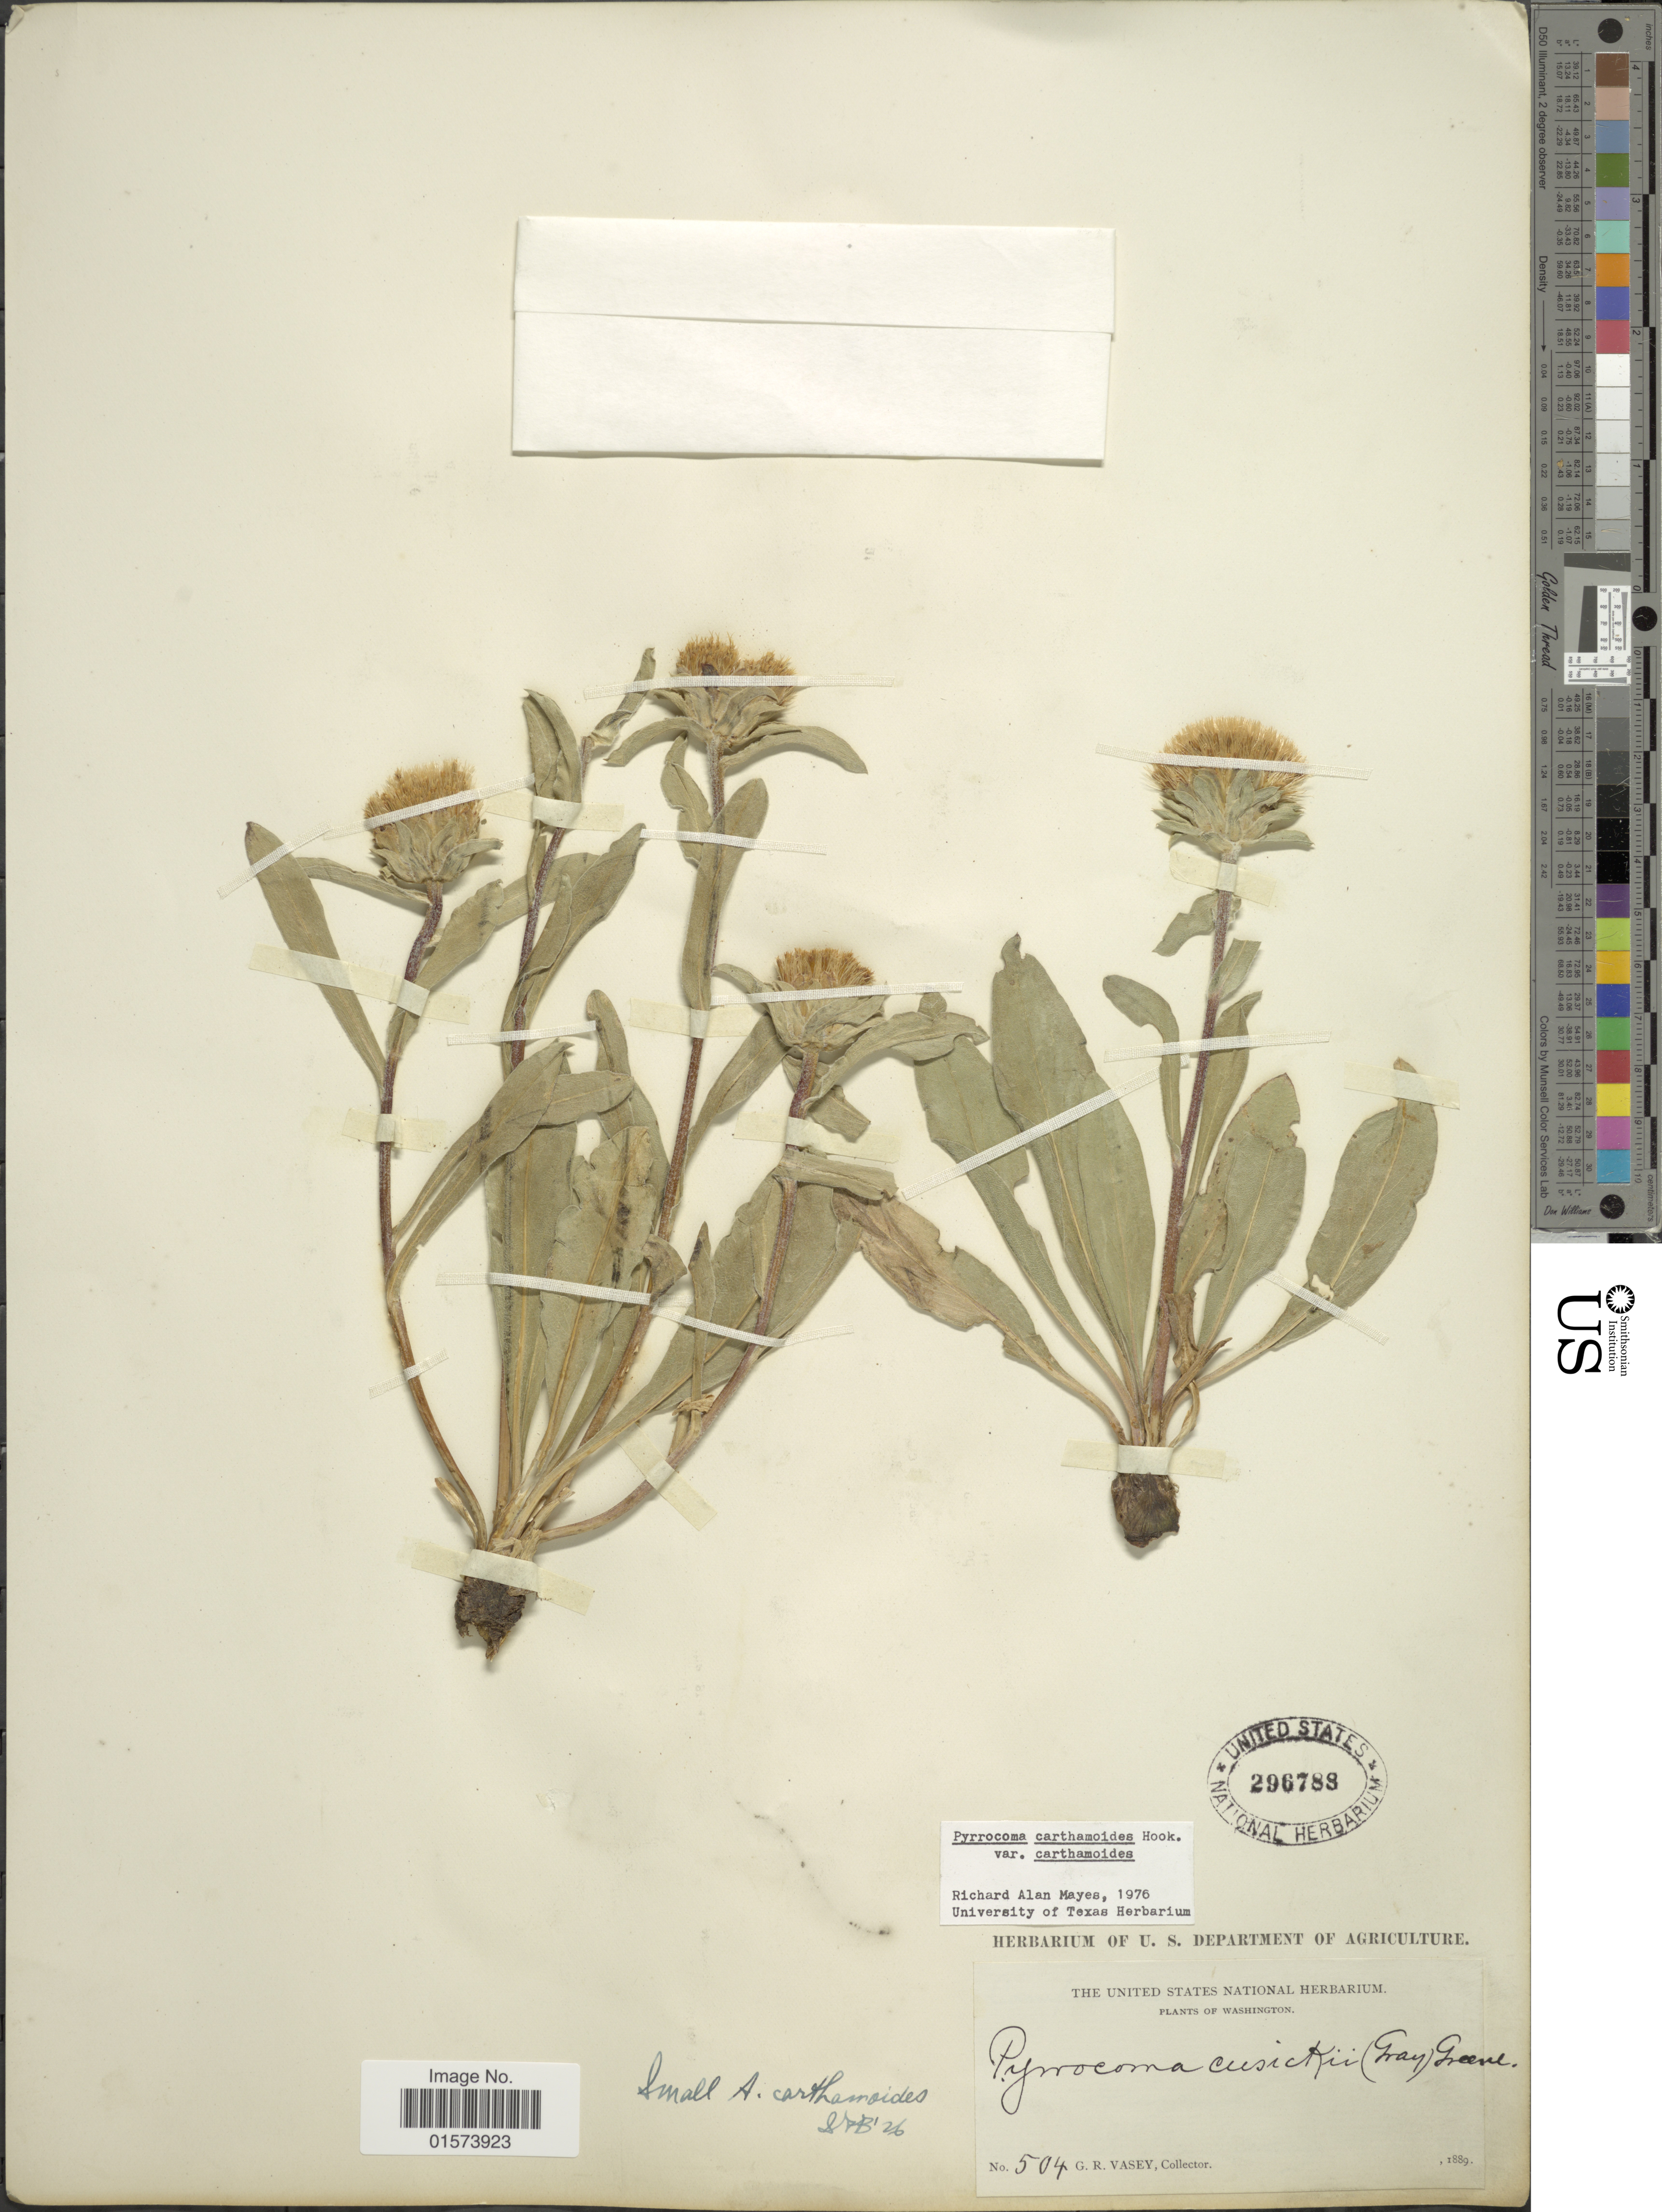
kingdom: Plantae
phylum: Tracheophyta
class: Magnoliopsida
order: Asterales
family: Asteraceae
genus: Pyrrocoma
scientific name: Pyrrocoma carthamoides var. carthamoides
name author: Hook.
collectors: G. R. Vasey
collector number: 504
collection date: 1889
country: United States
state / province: Washington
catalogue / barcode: US 296788